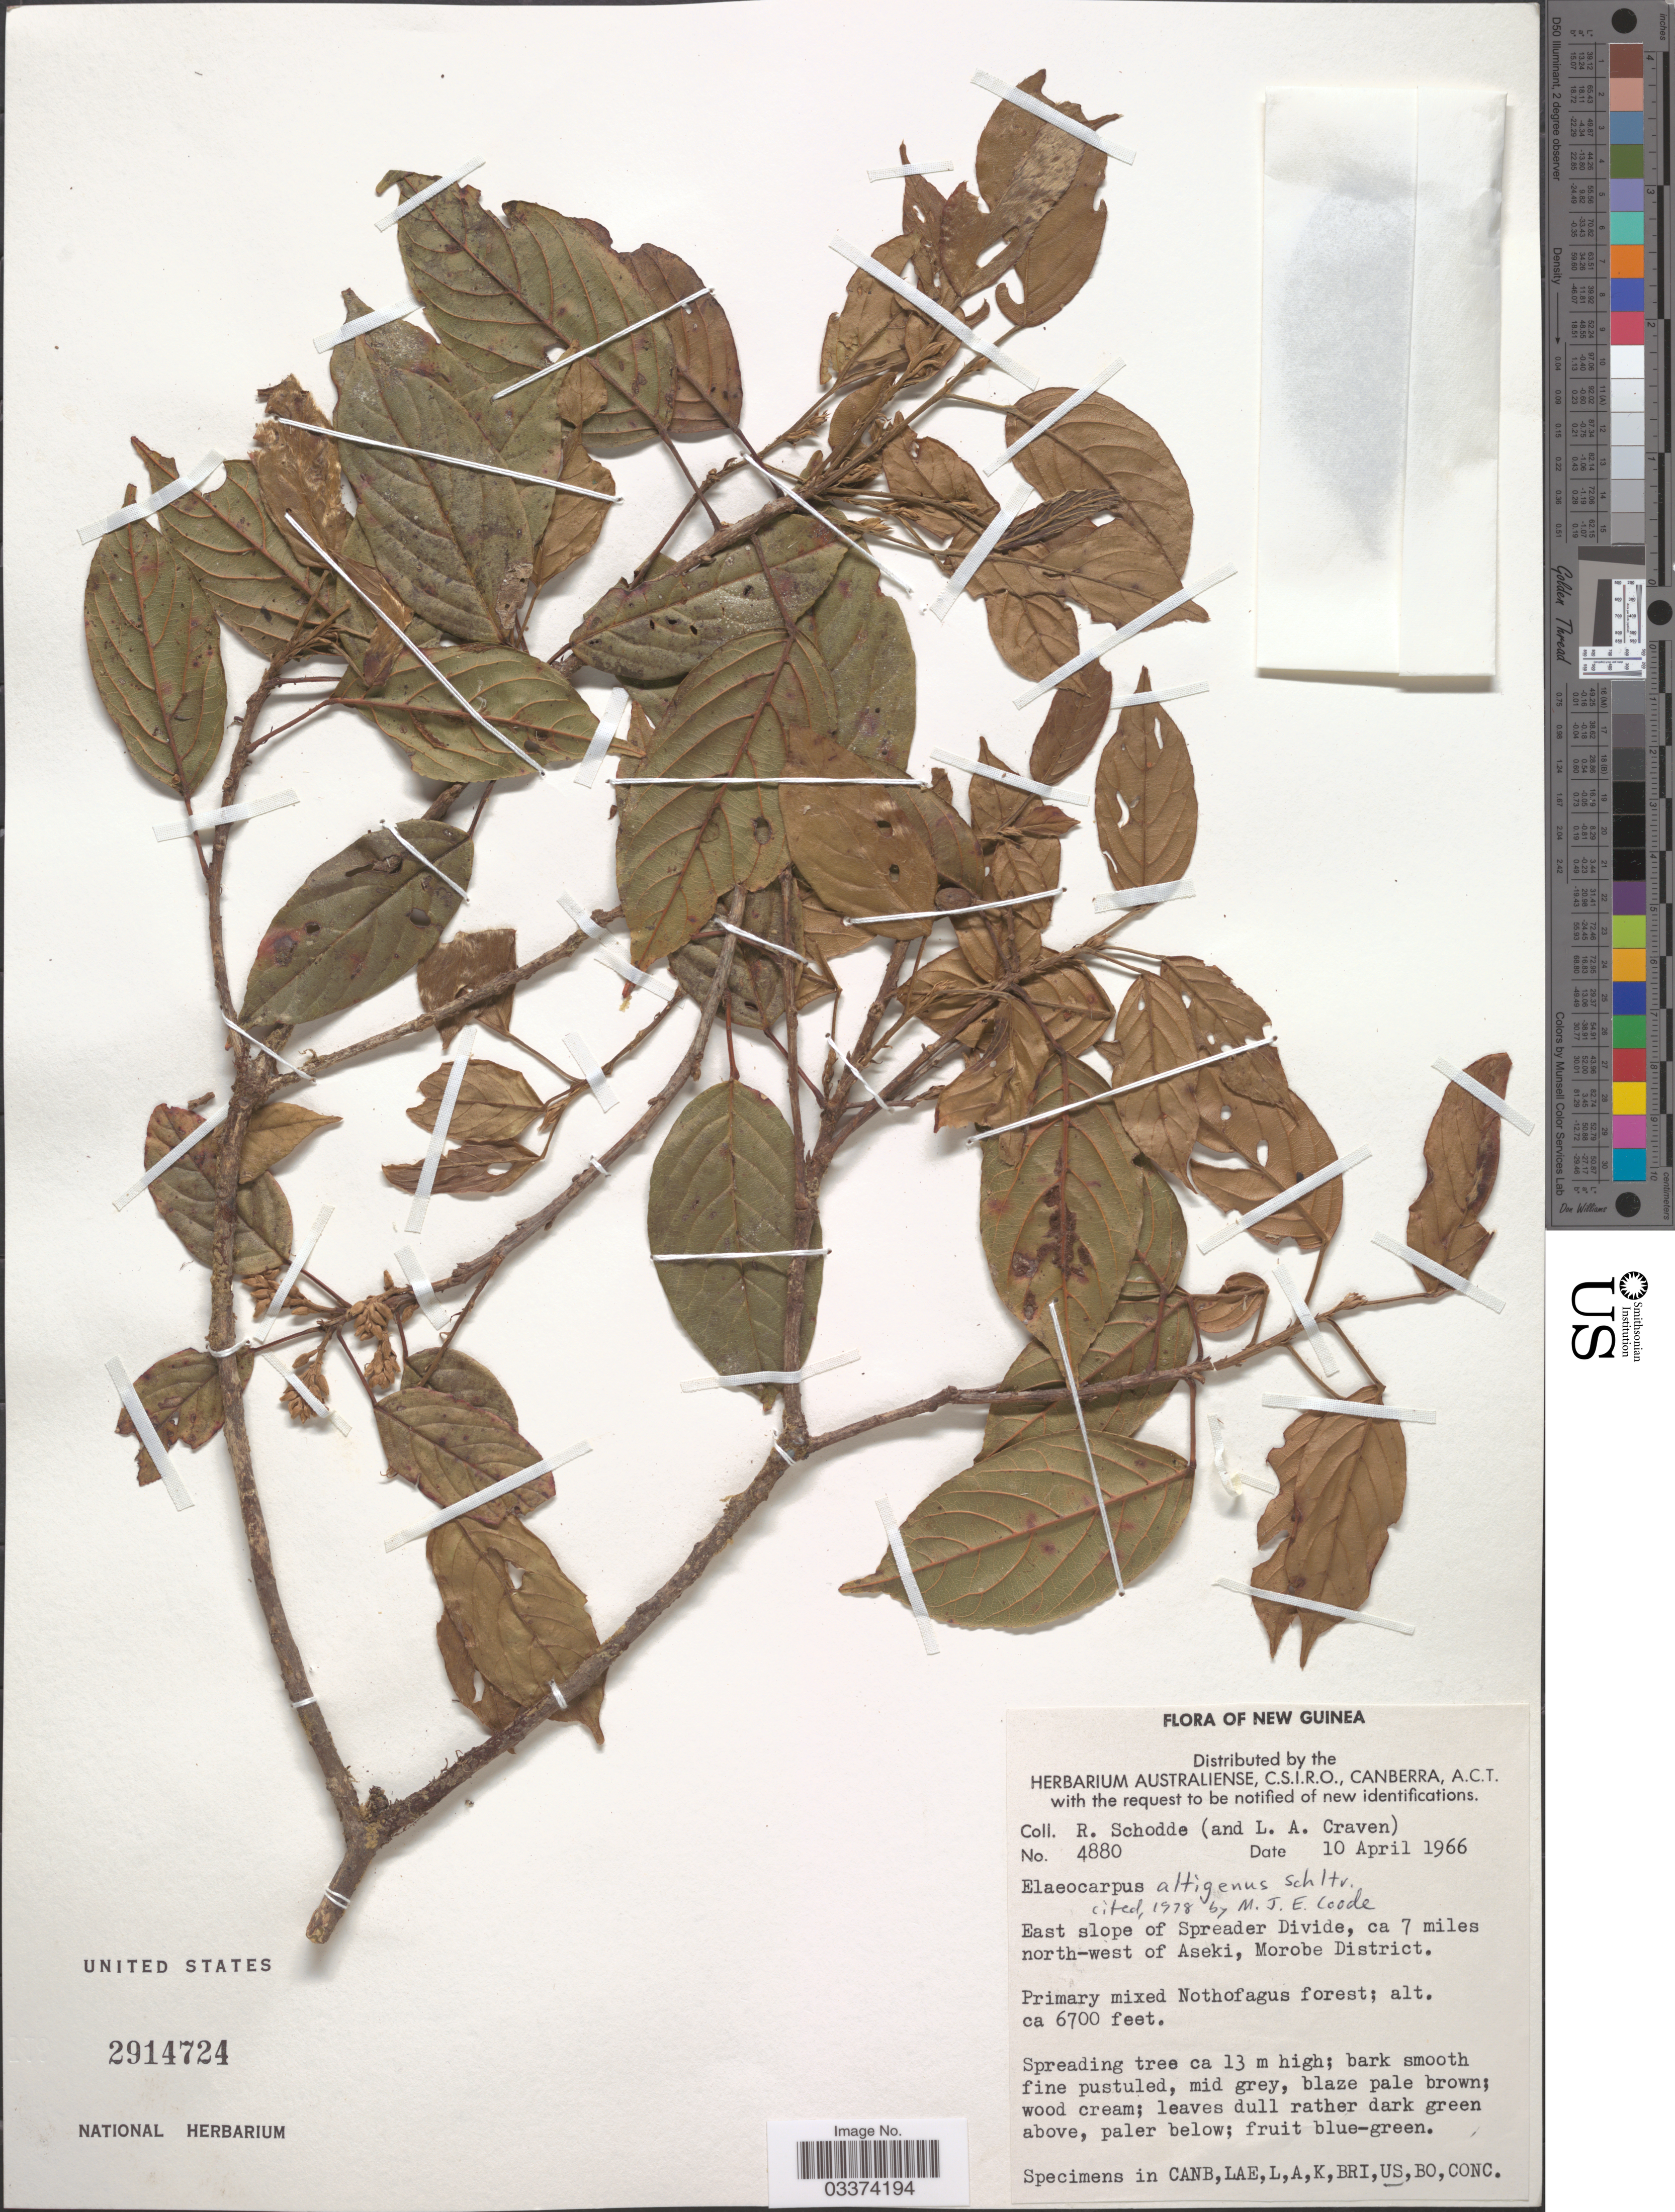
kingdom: Plantae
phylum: Tracheophyta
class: Magnoliopsida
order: Oxalidales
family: Elaeocarpaceae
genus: Elaeocarpus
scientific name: Elaeocarpus altigenus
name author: Schltr.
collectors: R. Schodde & L. A. Craven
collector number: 4880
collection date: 1966-04-10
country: Papua New Guinea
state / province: Morobe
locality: New Guinea. East slope of Spreader Divide, ca 7 miles north-west of Aseki, Morobe District.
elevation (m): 2042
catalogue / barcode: US 2914724